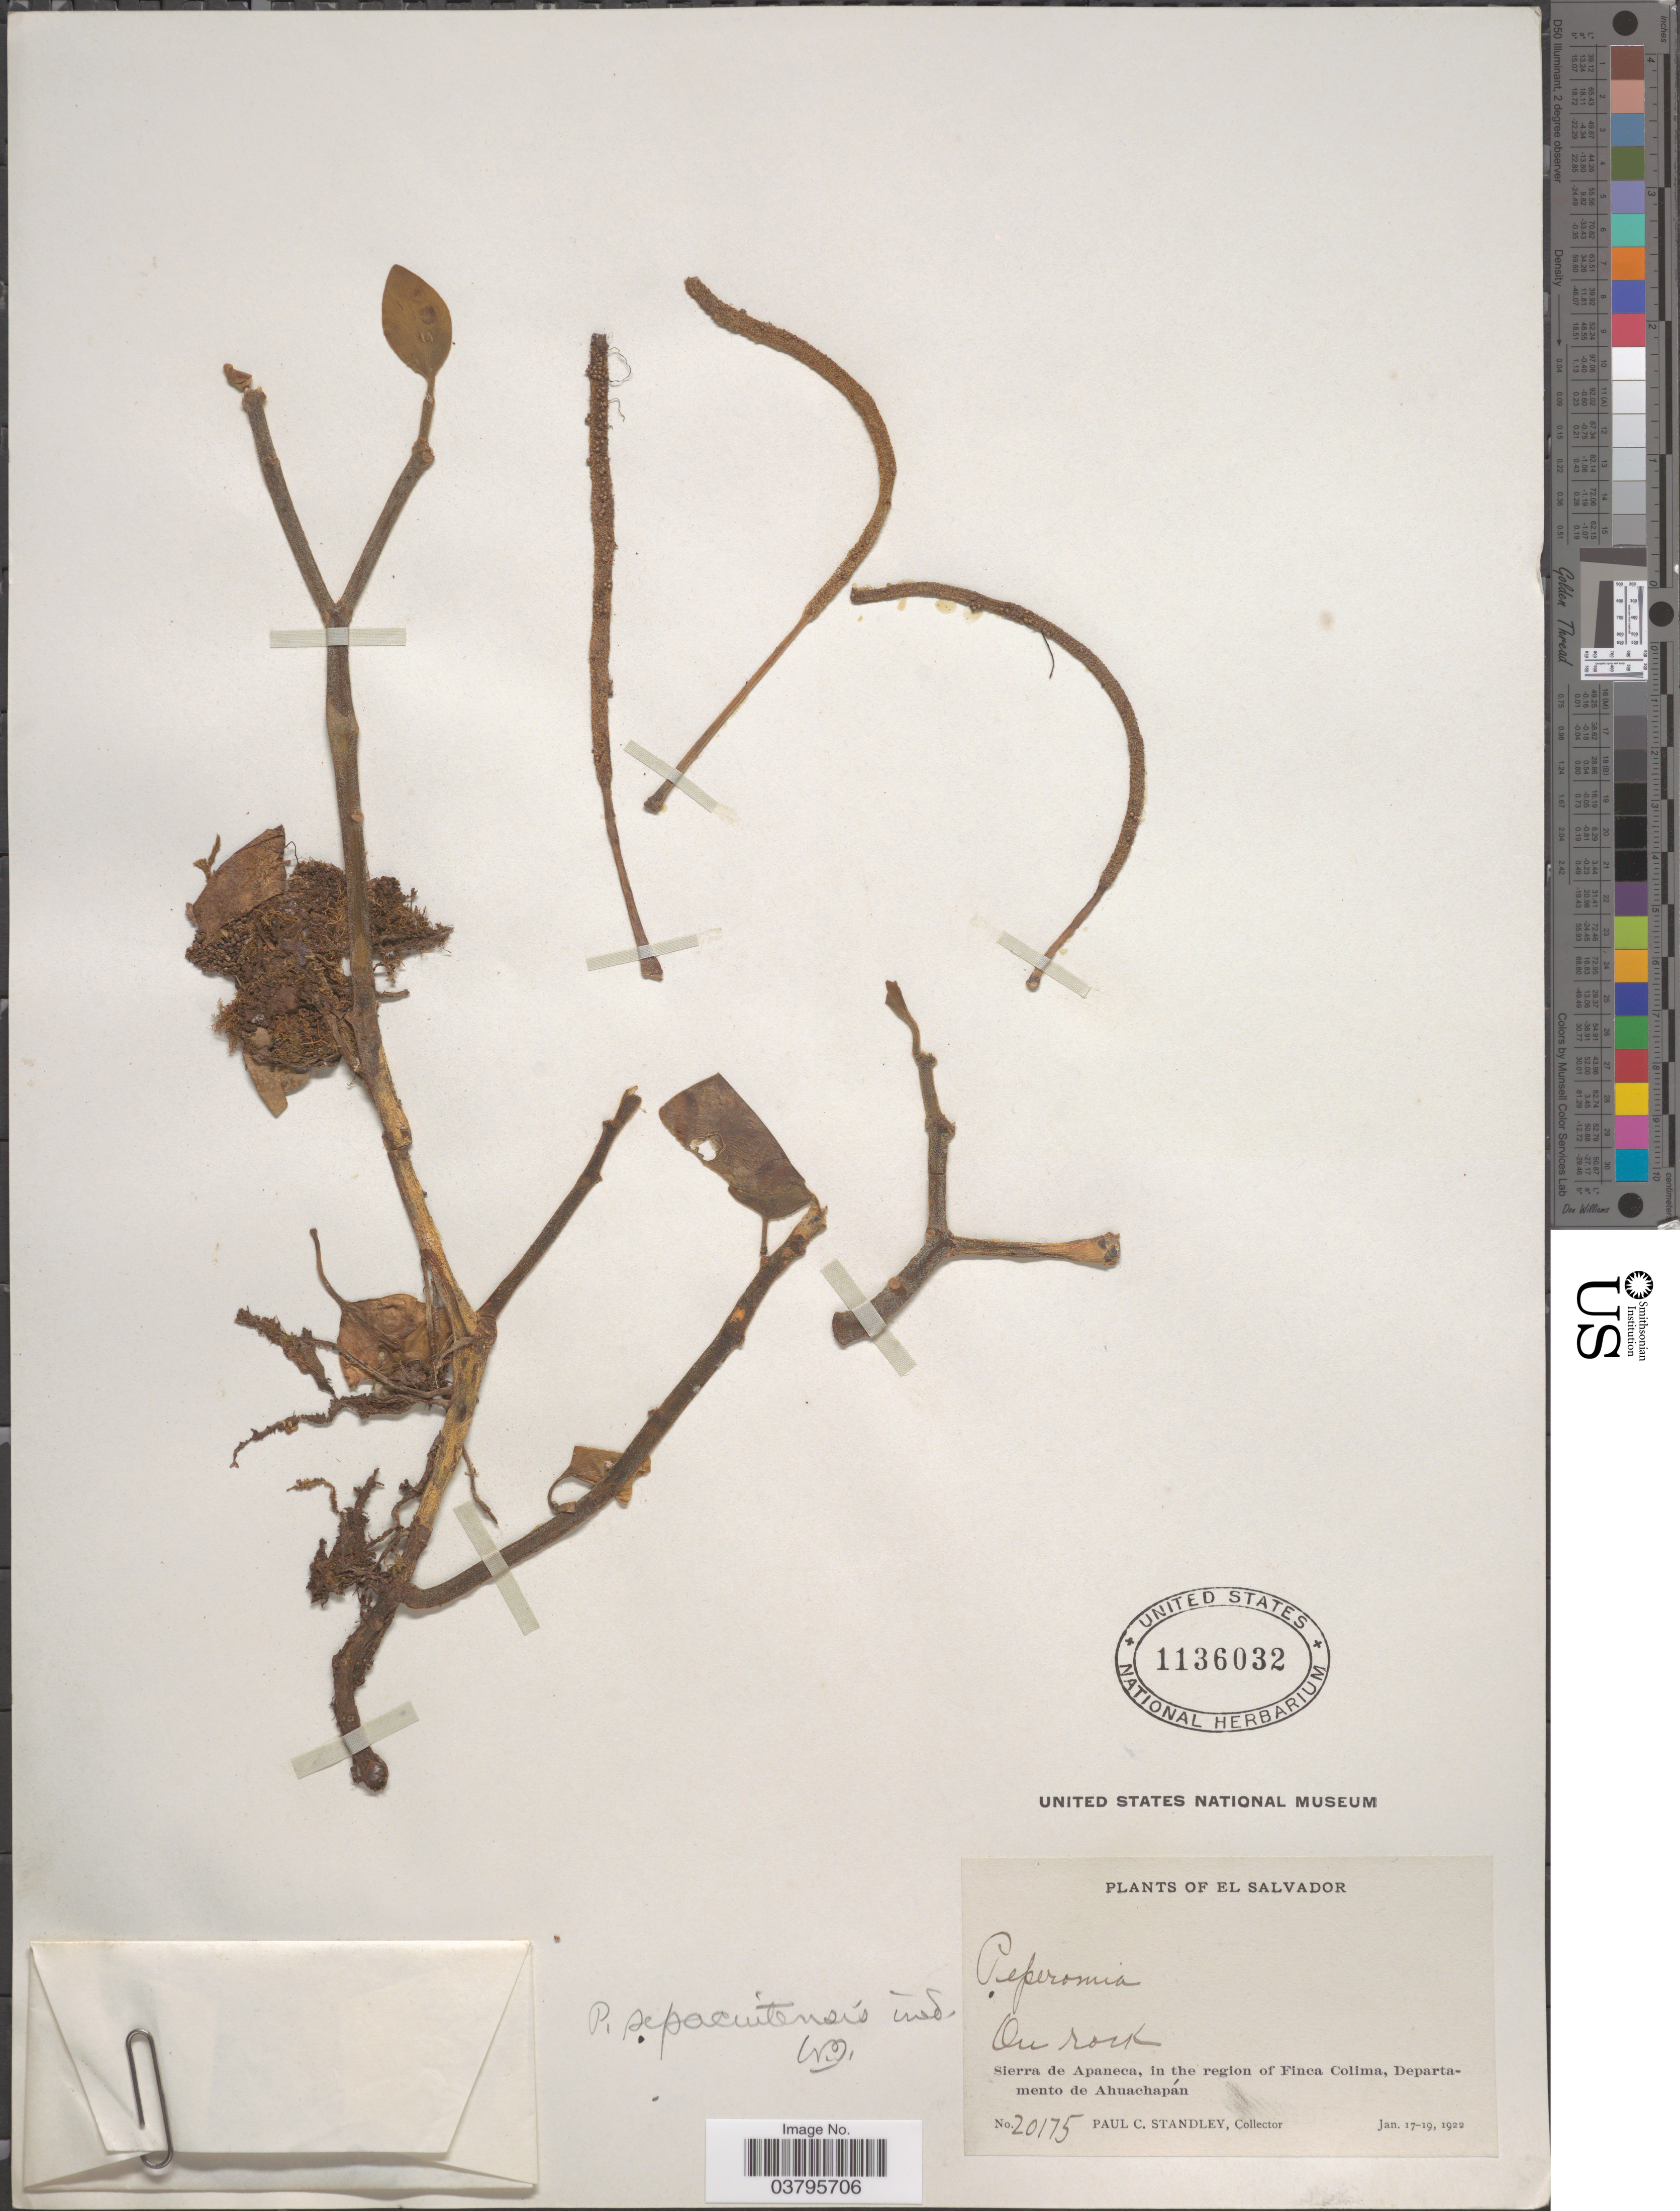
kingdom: Plantae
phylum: Tracheophyta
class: Magnoliopsida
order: Piperales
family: Piperaceae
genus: Peperomia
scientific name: Peperomia sp.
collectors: P. C. Standley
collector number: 20175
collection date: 1922-01-17/1922-01-19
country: El Salvador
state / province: Ahuachapan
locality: Sierra de Apaneca, in the region of Finca Colima, Departamento de Ahuachapán.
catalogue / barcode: US 1136032